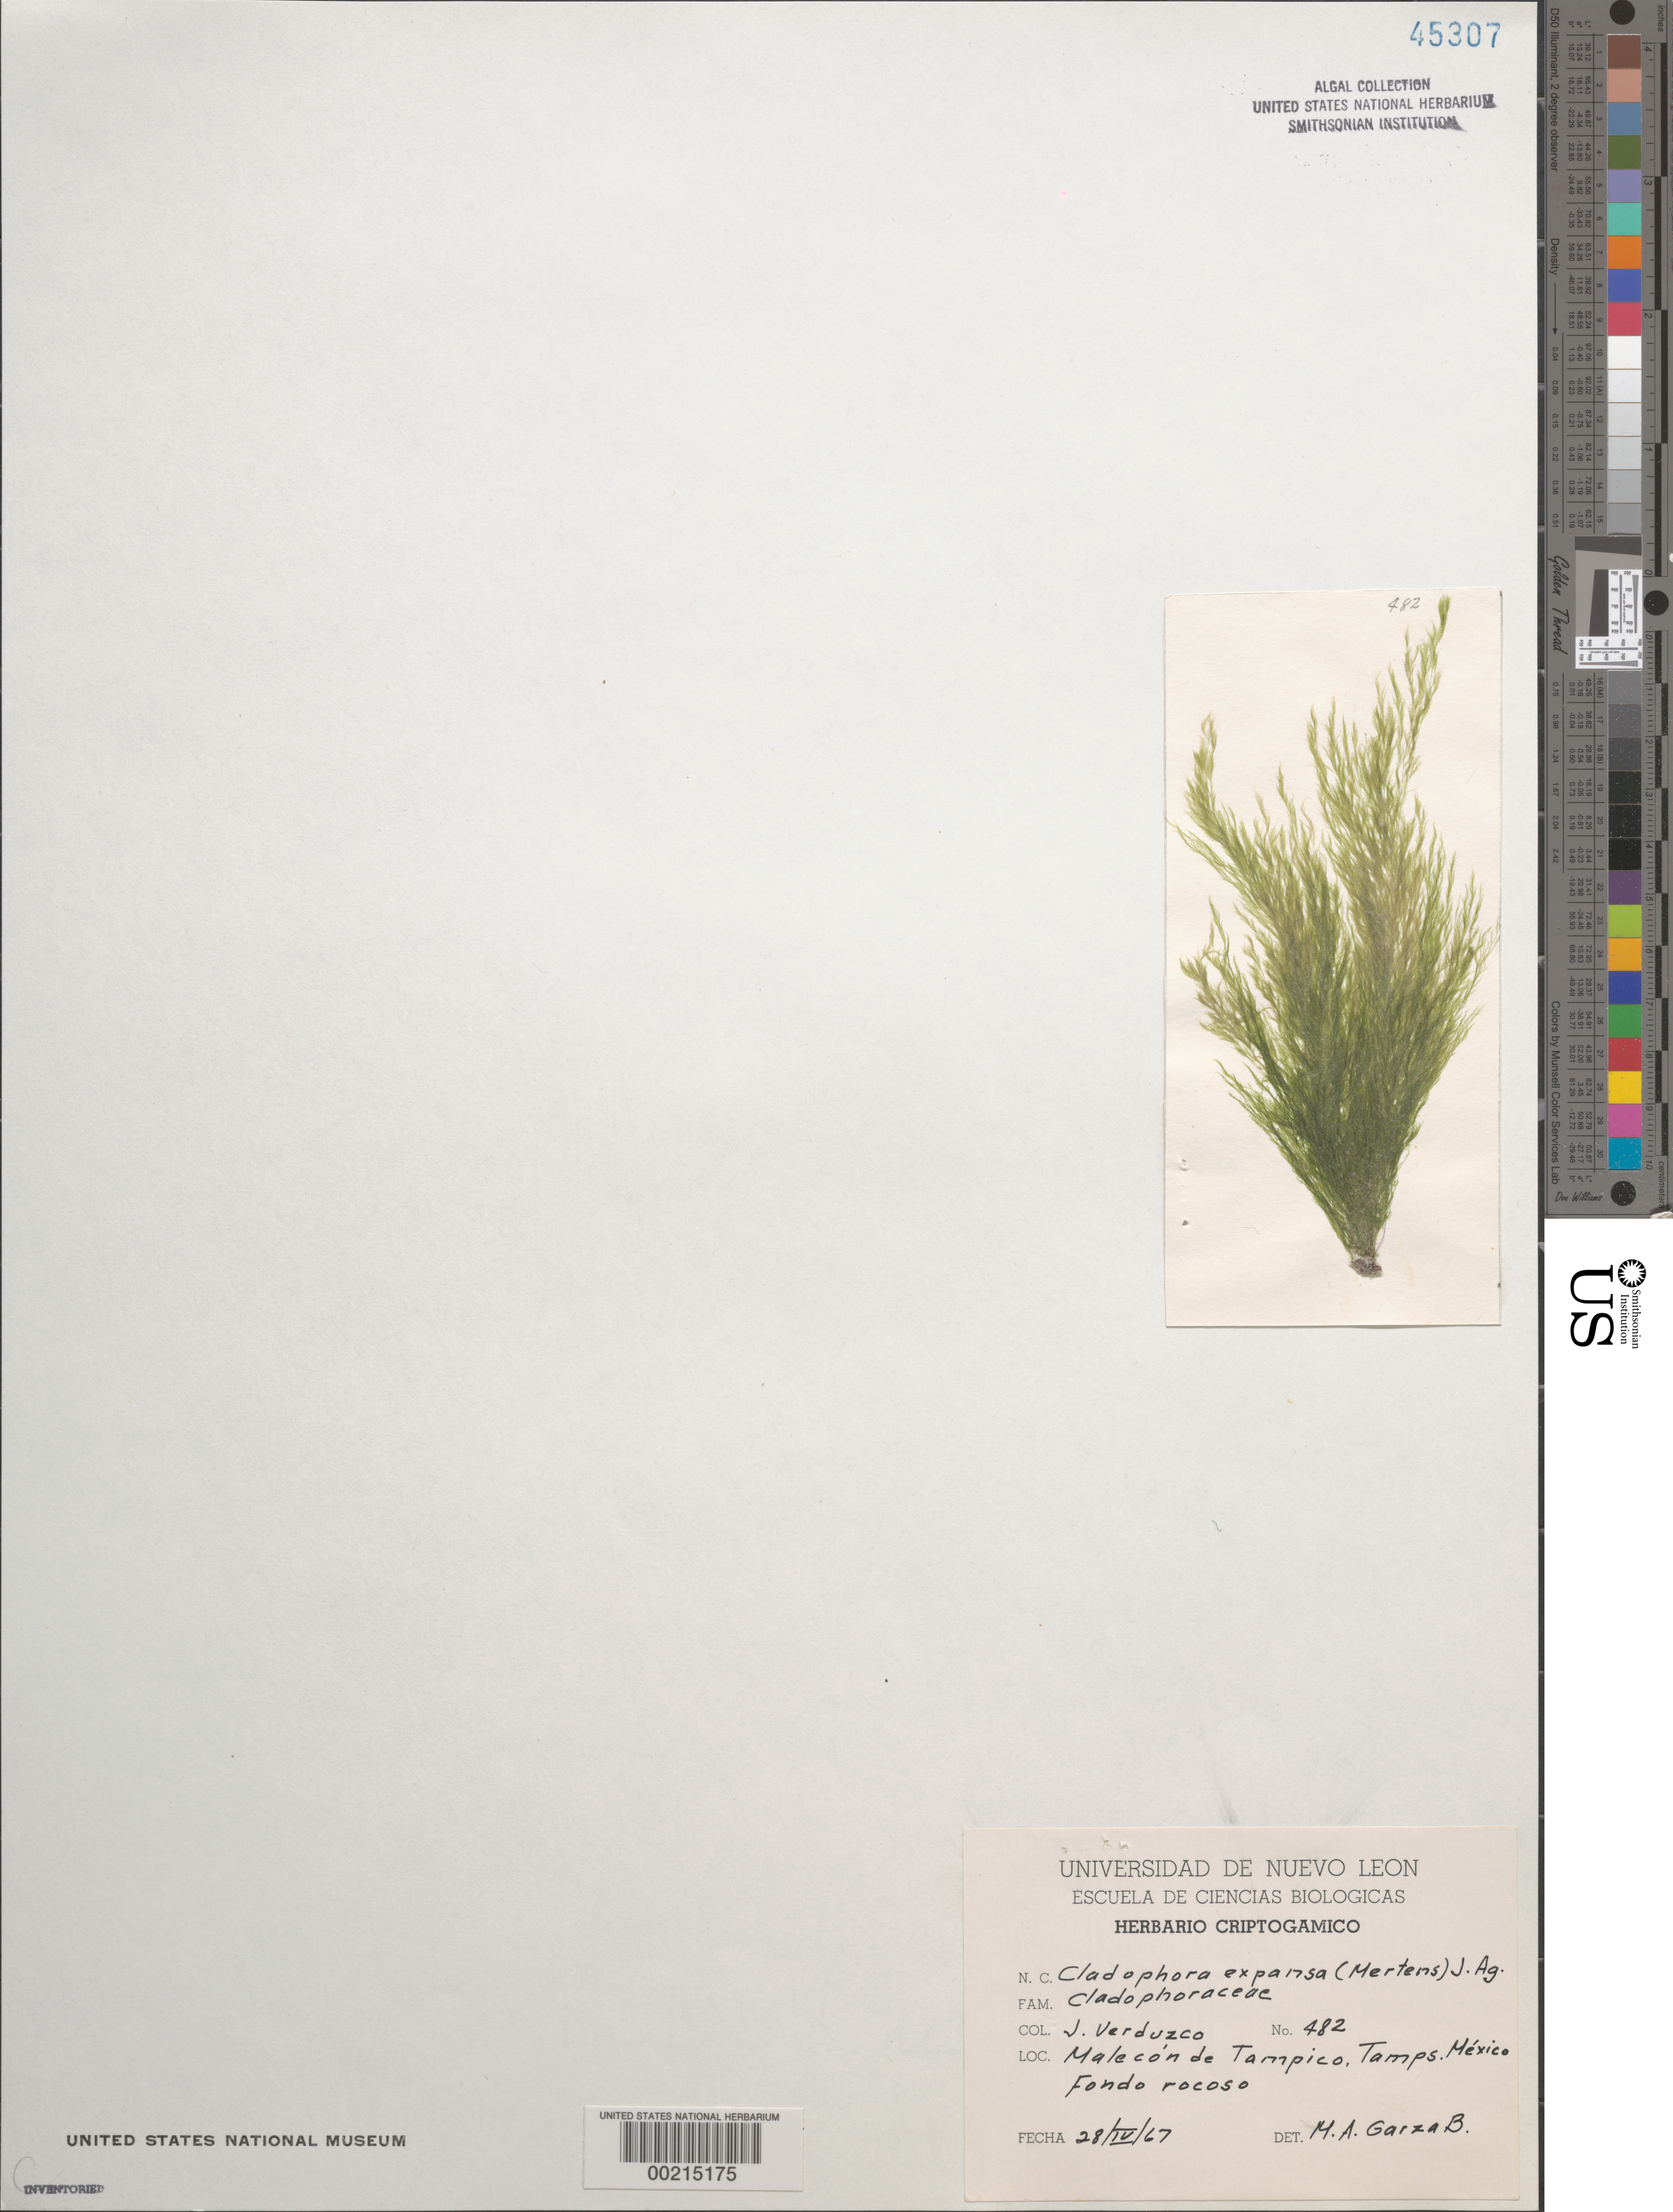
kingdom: Plantae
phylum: Chlorophyta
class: Ulvophyceae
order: Cladophorales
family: Cladophoraceae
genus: Cladophora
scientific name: Cladophora vagabunda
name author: (L.) C. Hoek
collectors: J. Verduzco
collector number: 482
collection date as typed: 28 Apr 1967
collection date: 1967-04-28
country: Mexico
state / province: Tamaulipas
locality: Tampico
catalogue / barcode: US 45307